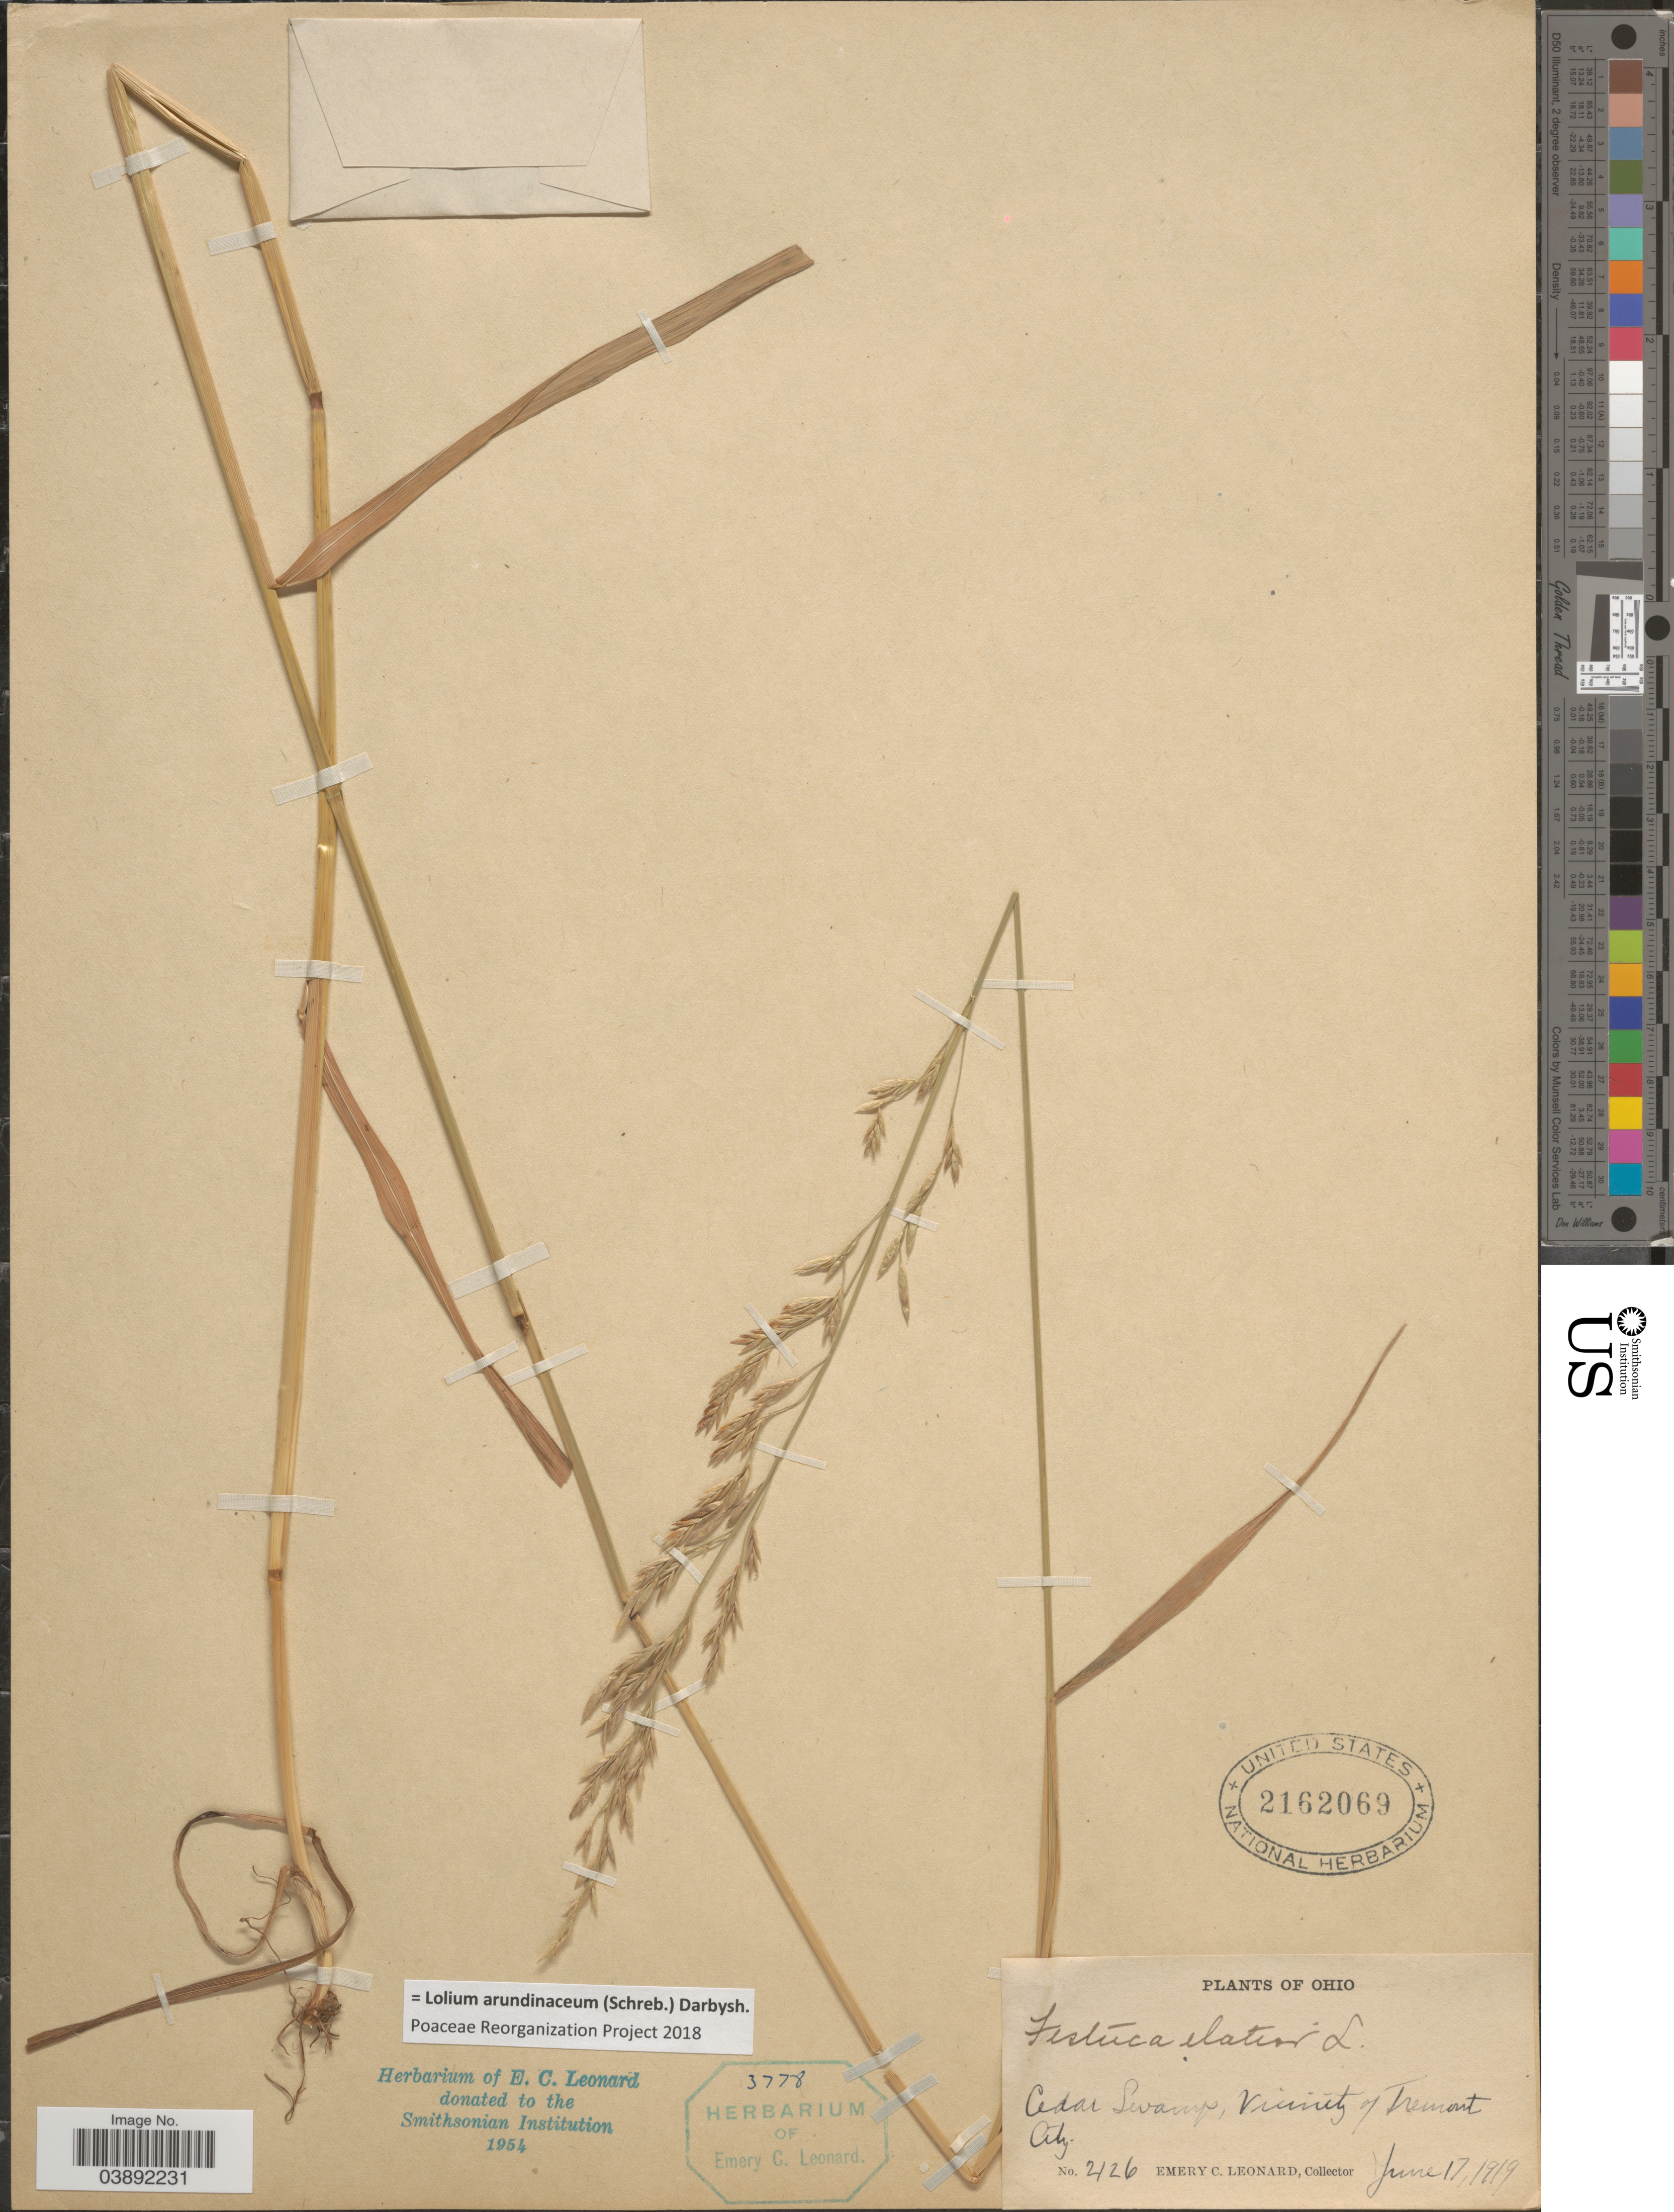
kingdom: Plantae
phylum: Tracheophyta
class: Liliopsida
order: Poales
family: Poaceae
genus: Lolium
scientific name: Lolium arundinaceum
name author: (Schreb.) Darbysh.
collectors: E. C. Leonard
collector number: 2126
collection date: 1919-06-17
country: United States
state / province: Ohio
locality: Cedar Swamp, Vicinity of Tremont City.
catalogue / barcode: US 2162069